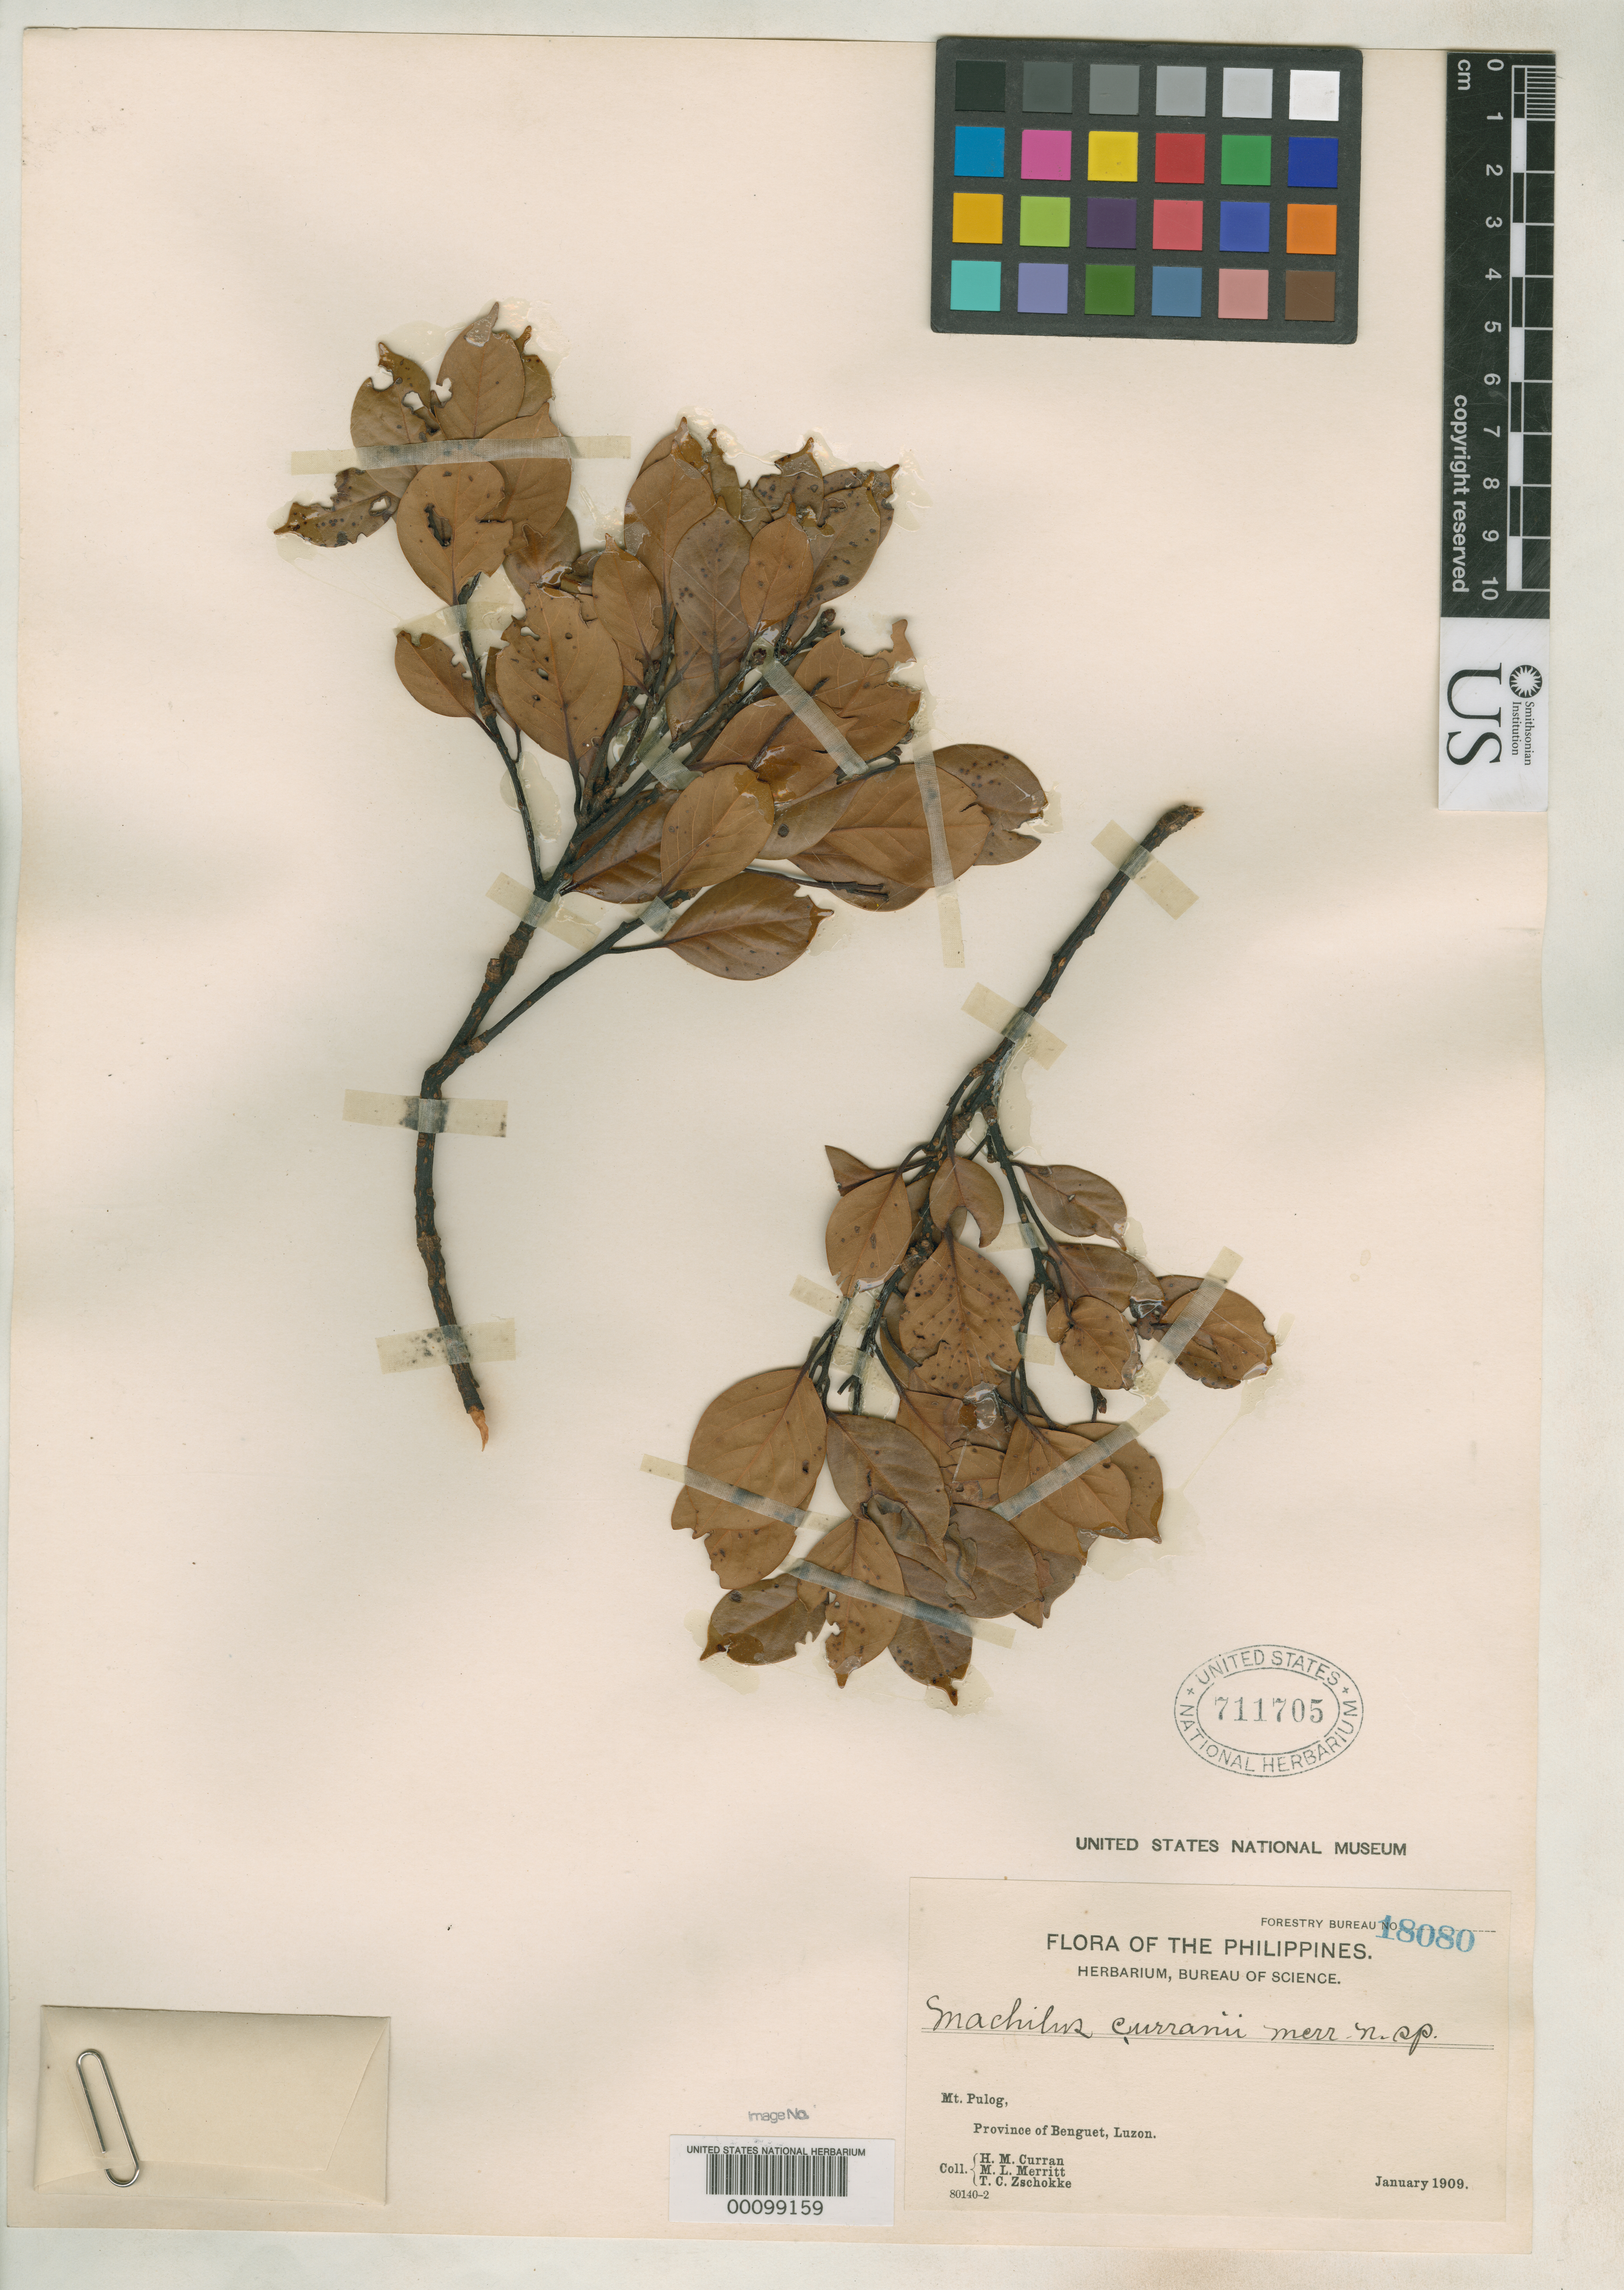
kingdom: Plantae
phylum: Tracheophyta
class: Magnoliopsida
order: Laurales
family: Lauraceae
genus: Machilus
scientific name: Machilus curranii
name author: Merr.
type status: Isotype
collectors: H. M. Curran, M. L. Merritt & T. C. Zschokke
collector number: Bur. Sci. 18080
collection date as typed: Jan 1909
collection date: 1909-01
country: Philippines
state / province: Cordillera (Administrative Region)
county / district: Benguet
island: Luzon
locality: Mt. Pulog.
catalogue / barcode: US 711705